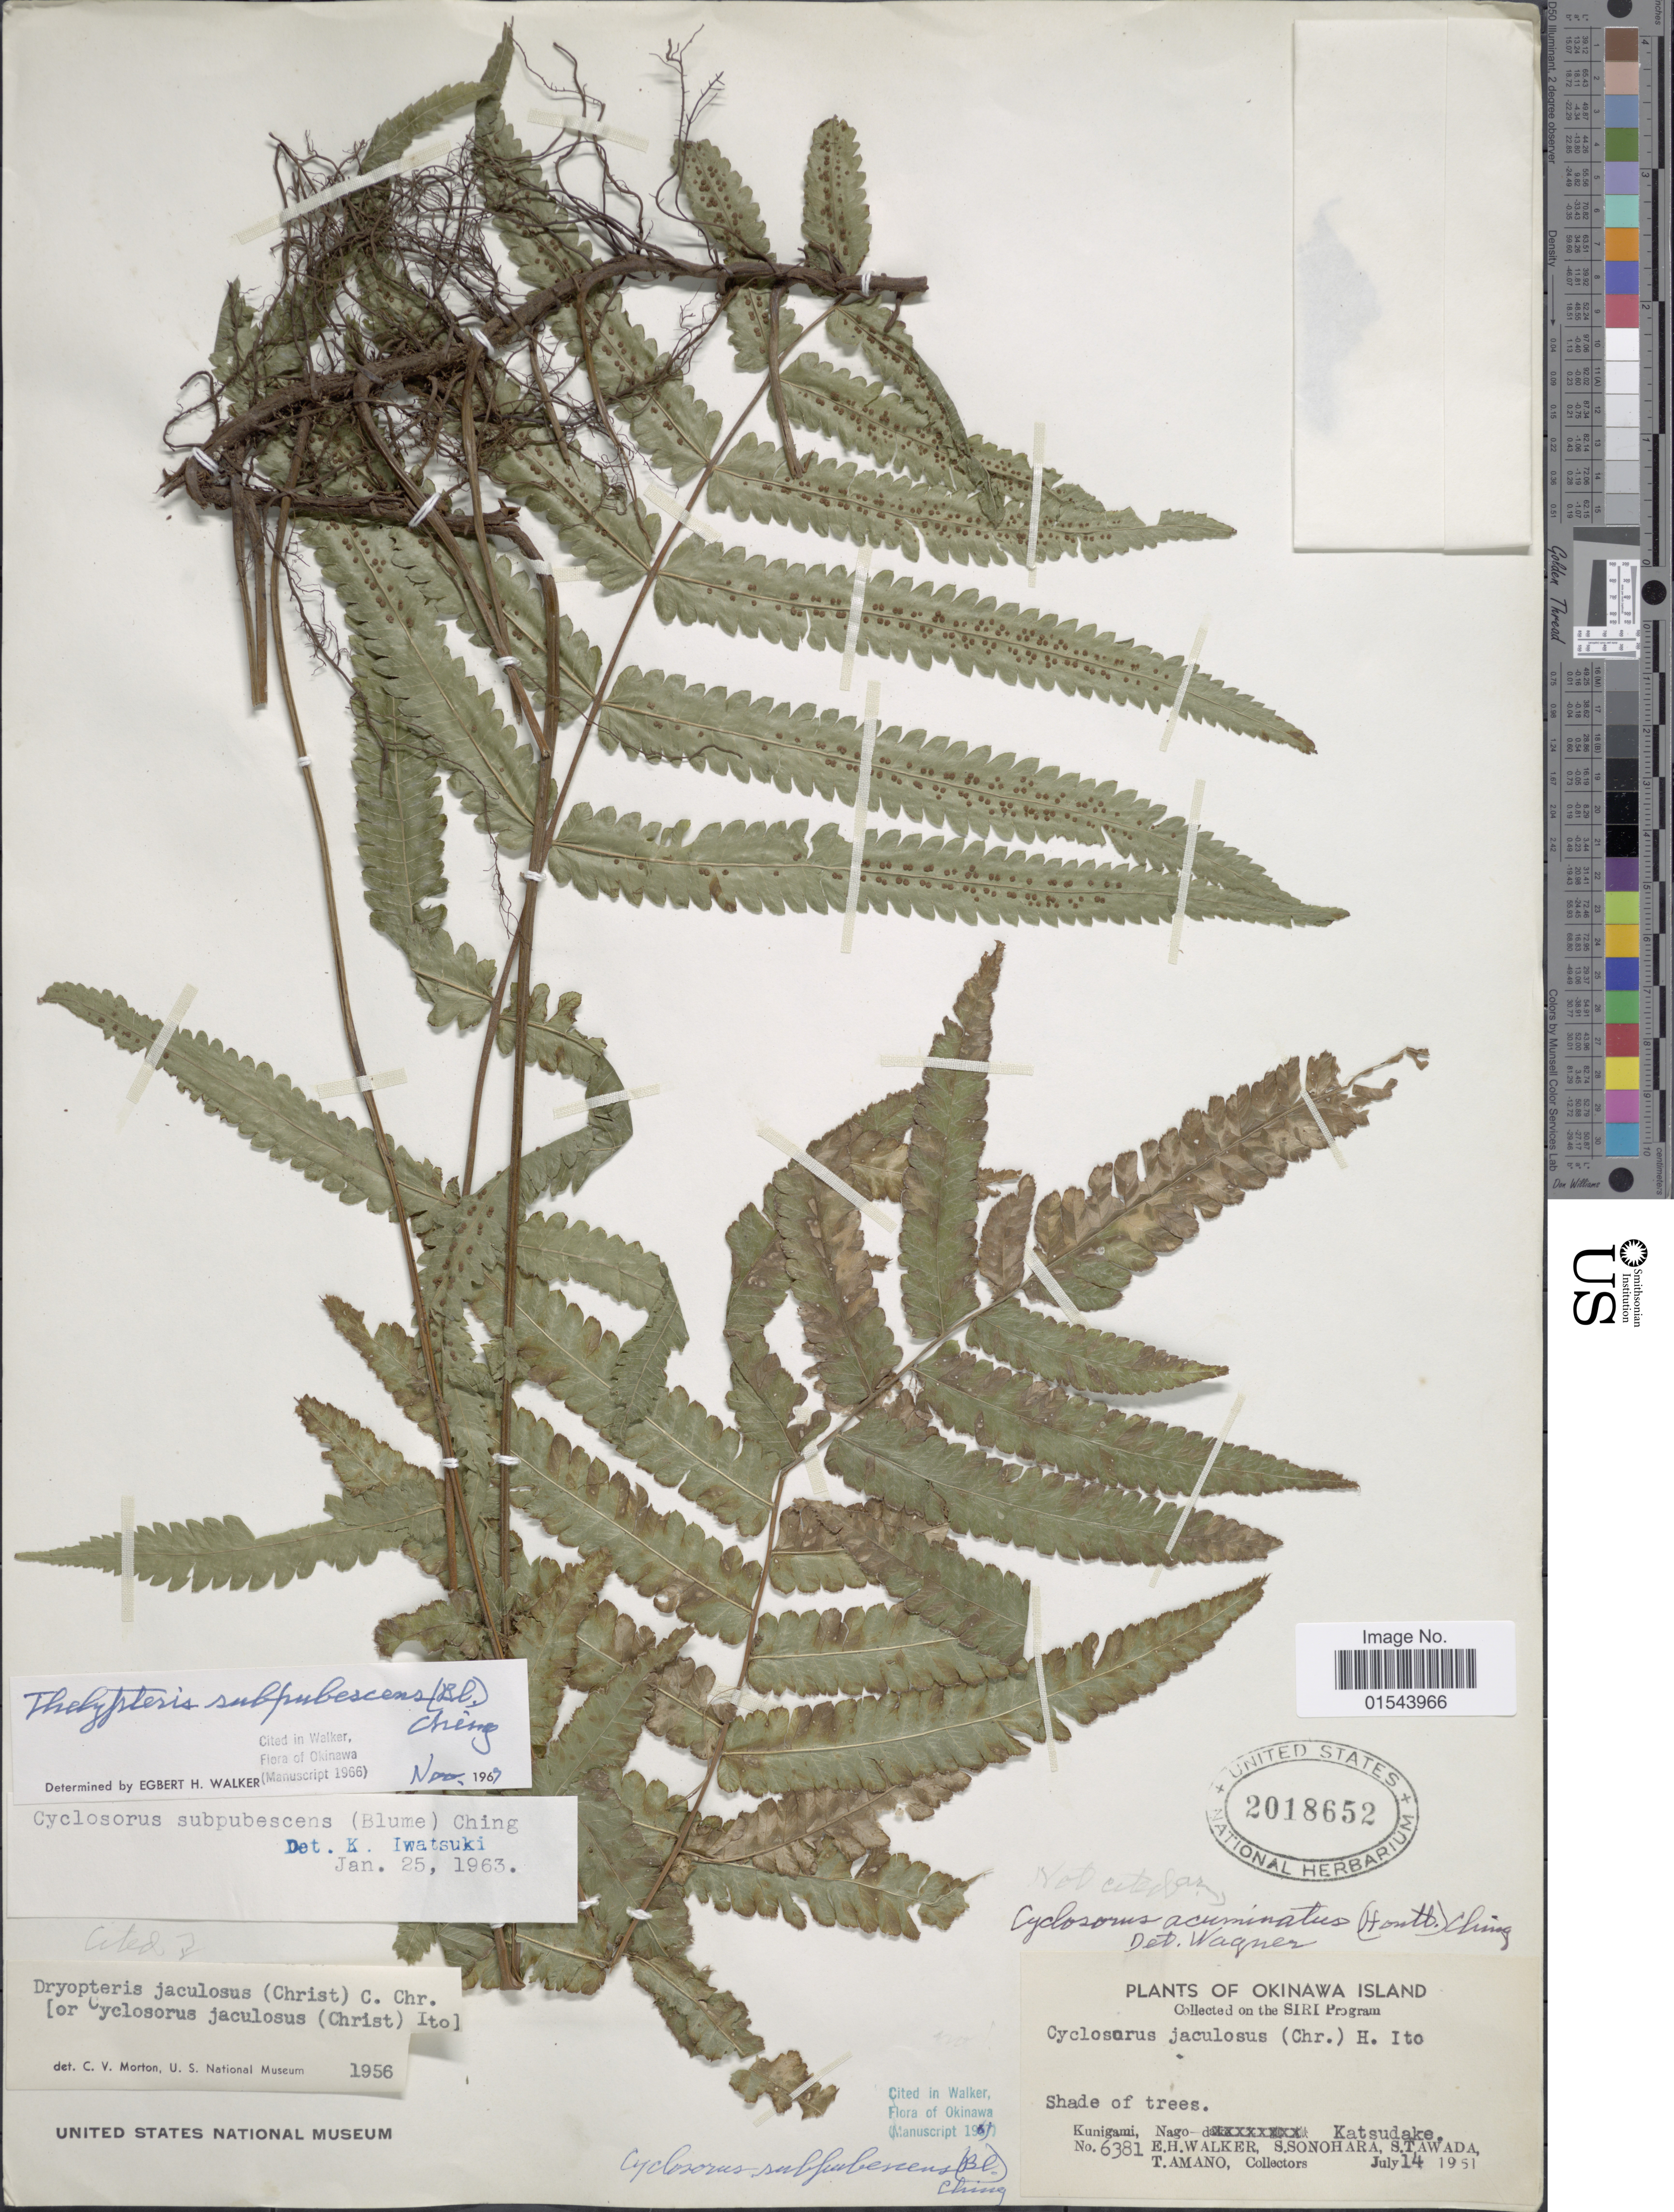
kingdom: Plantae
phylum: Tracheophyta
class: Polypodiopsida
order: Polypodiales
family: Thelypteridaceae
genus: Christella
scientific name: Christella subpubescens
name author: (Blume) Holttum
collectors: E. H. Walker, S. Sonohara, S. Tawada & T. Amano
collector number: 6381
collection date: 1951-07-14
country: Japan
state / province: Okinawa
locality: Okinawa Island, Kunigami, Nago-Katsudake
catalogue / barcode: US 2018652